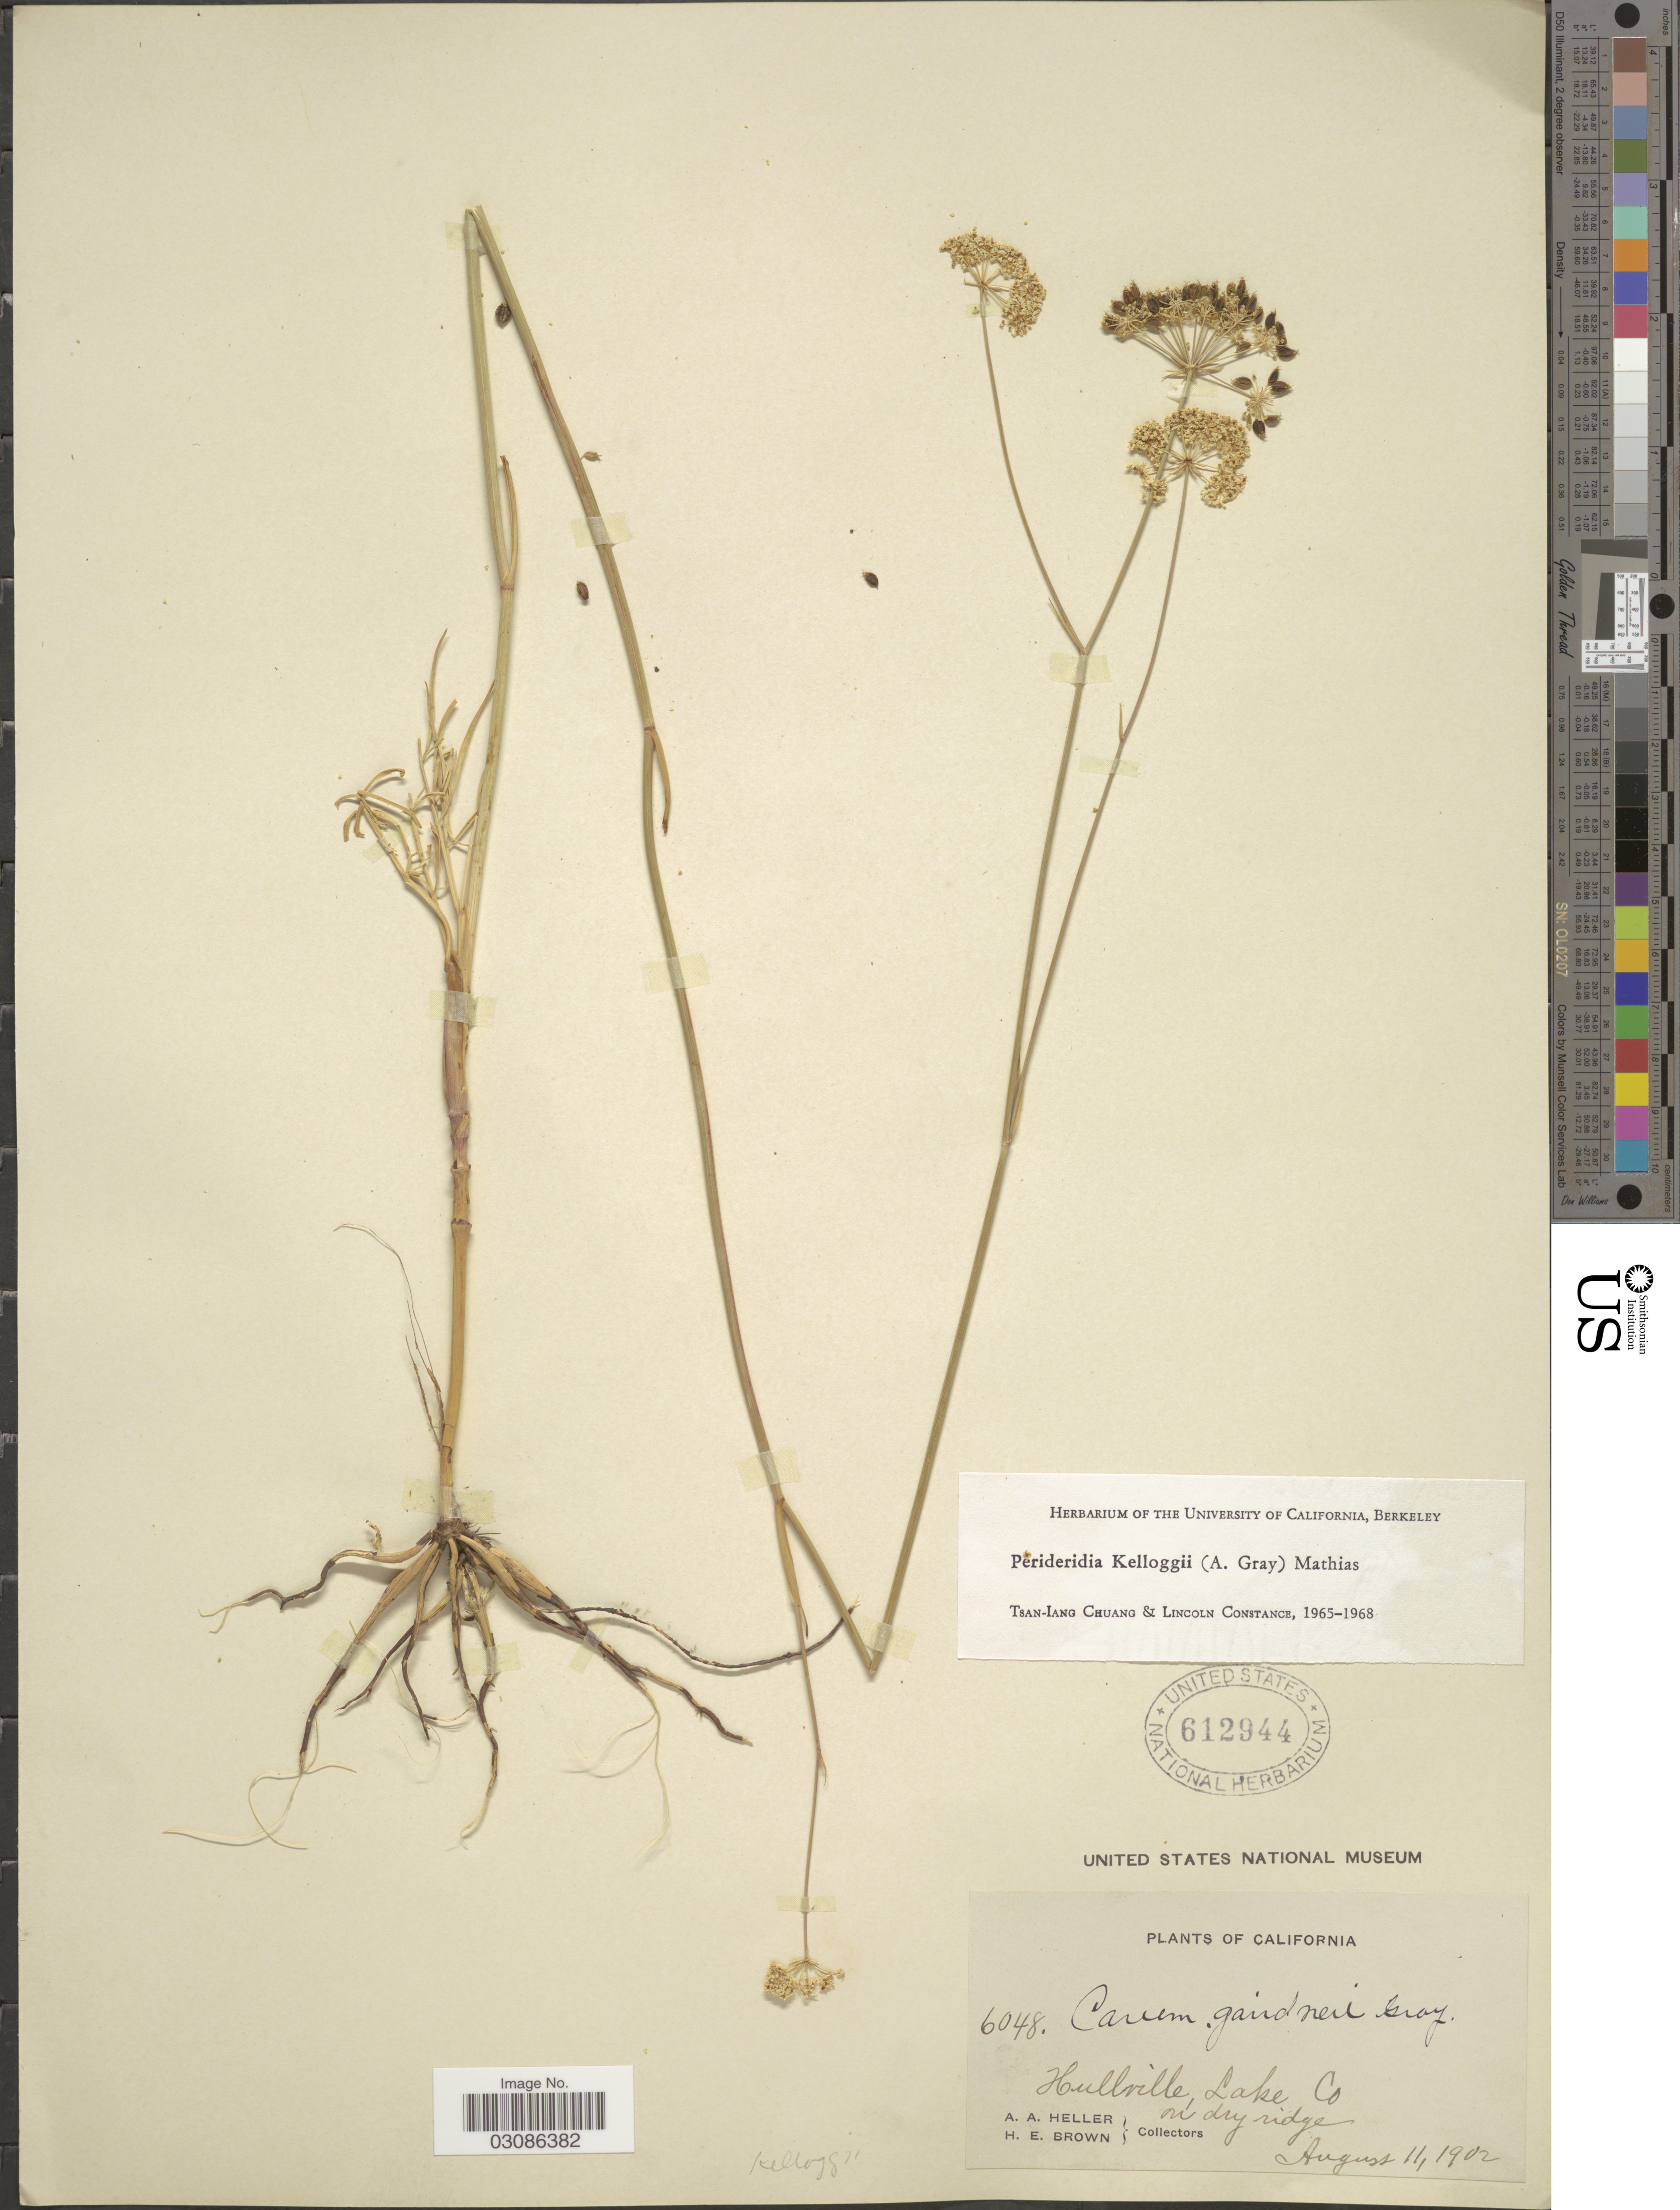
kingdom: Plantae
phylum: Tracheophyta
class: Magnoliopsida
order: Apiales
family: Apiaceae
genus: Perideridia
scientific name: Perideridia kelloggii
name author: (A. Gray) Mathias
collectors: A. A. Heller & H. E. Brown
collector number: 6048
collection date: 1902-08-11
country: United States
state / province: California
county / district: Lake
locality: Hullville, Lake Co., on dry ridge.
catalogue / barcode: US 612944